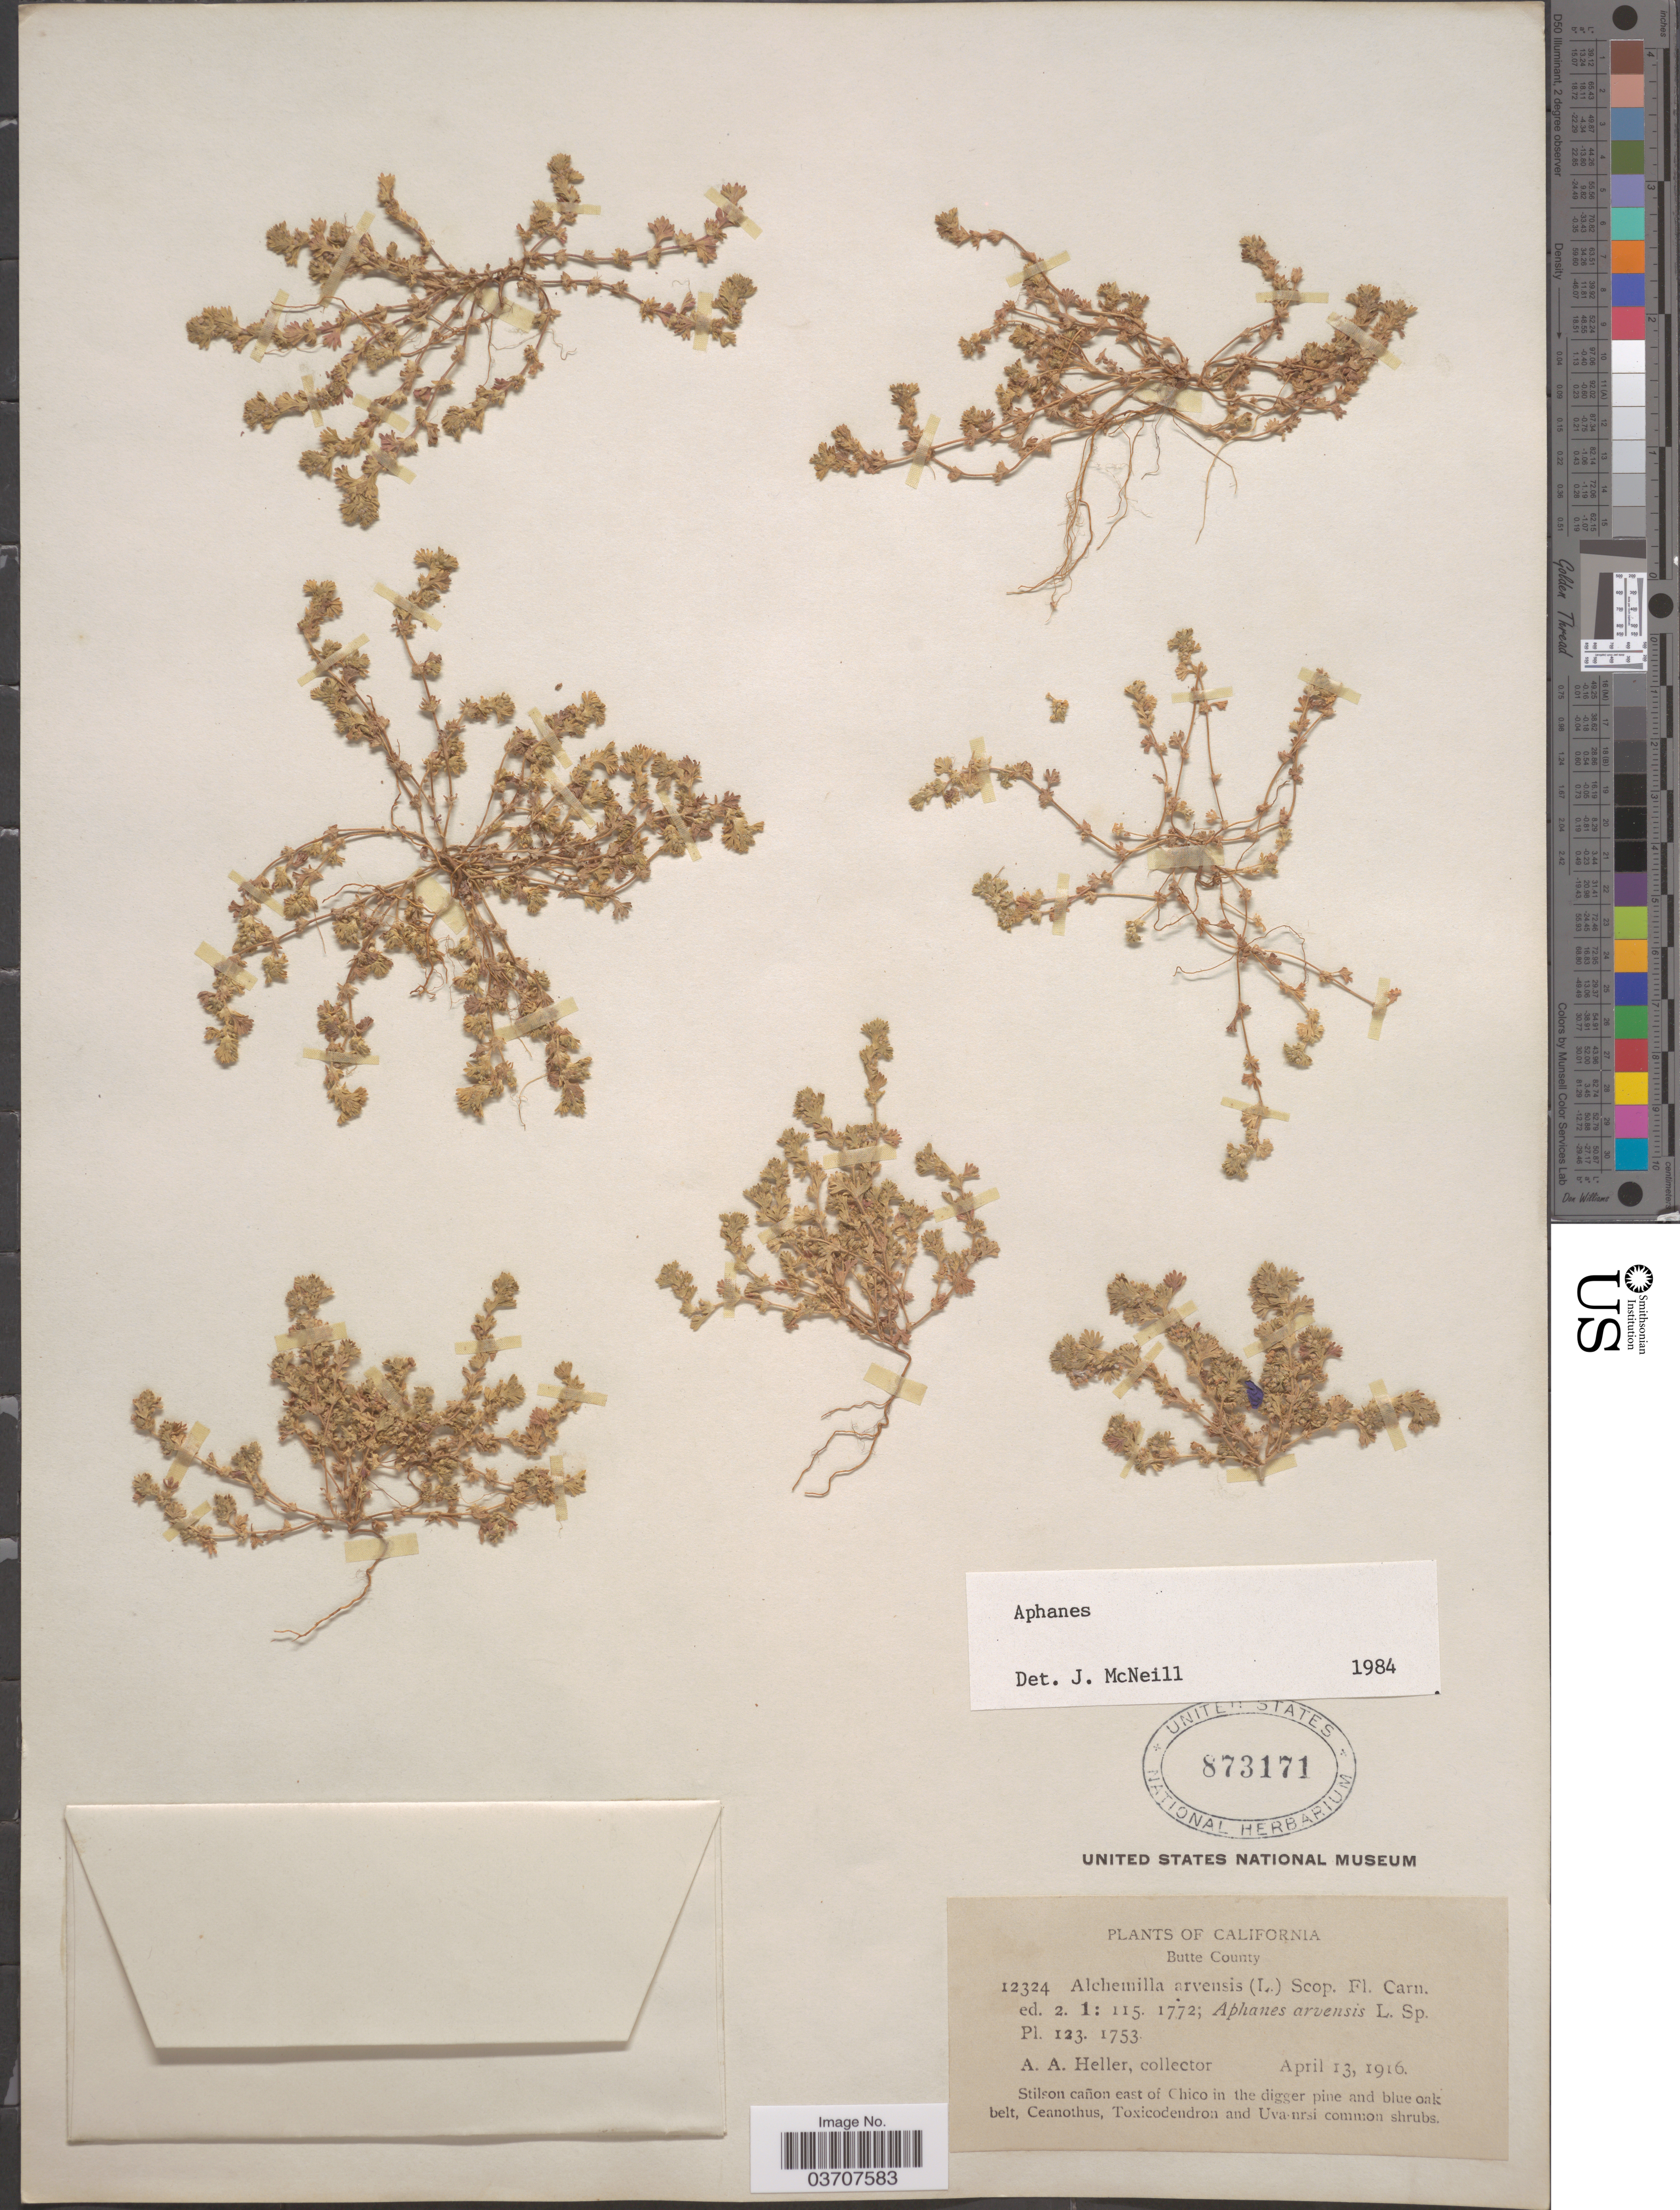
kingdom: Plantae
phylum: Tracheophyta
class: Magnoliopsida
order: Rosales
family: Rosaceae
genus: Aphanes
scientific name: Aphanes sp.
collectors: A. A. Heller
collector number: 12324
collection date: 1916-04-13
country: United States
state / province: California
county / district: Butte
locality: Butte County. Stilson cañon east of Chico in the digger pine and blue oak belt.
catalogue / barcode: US 873171